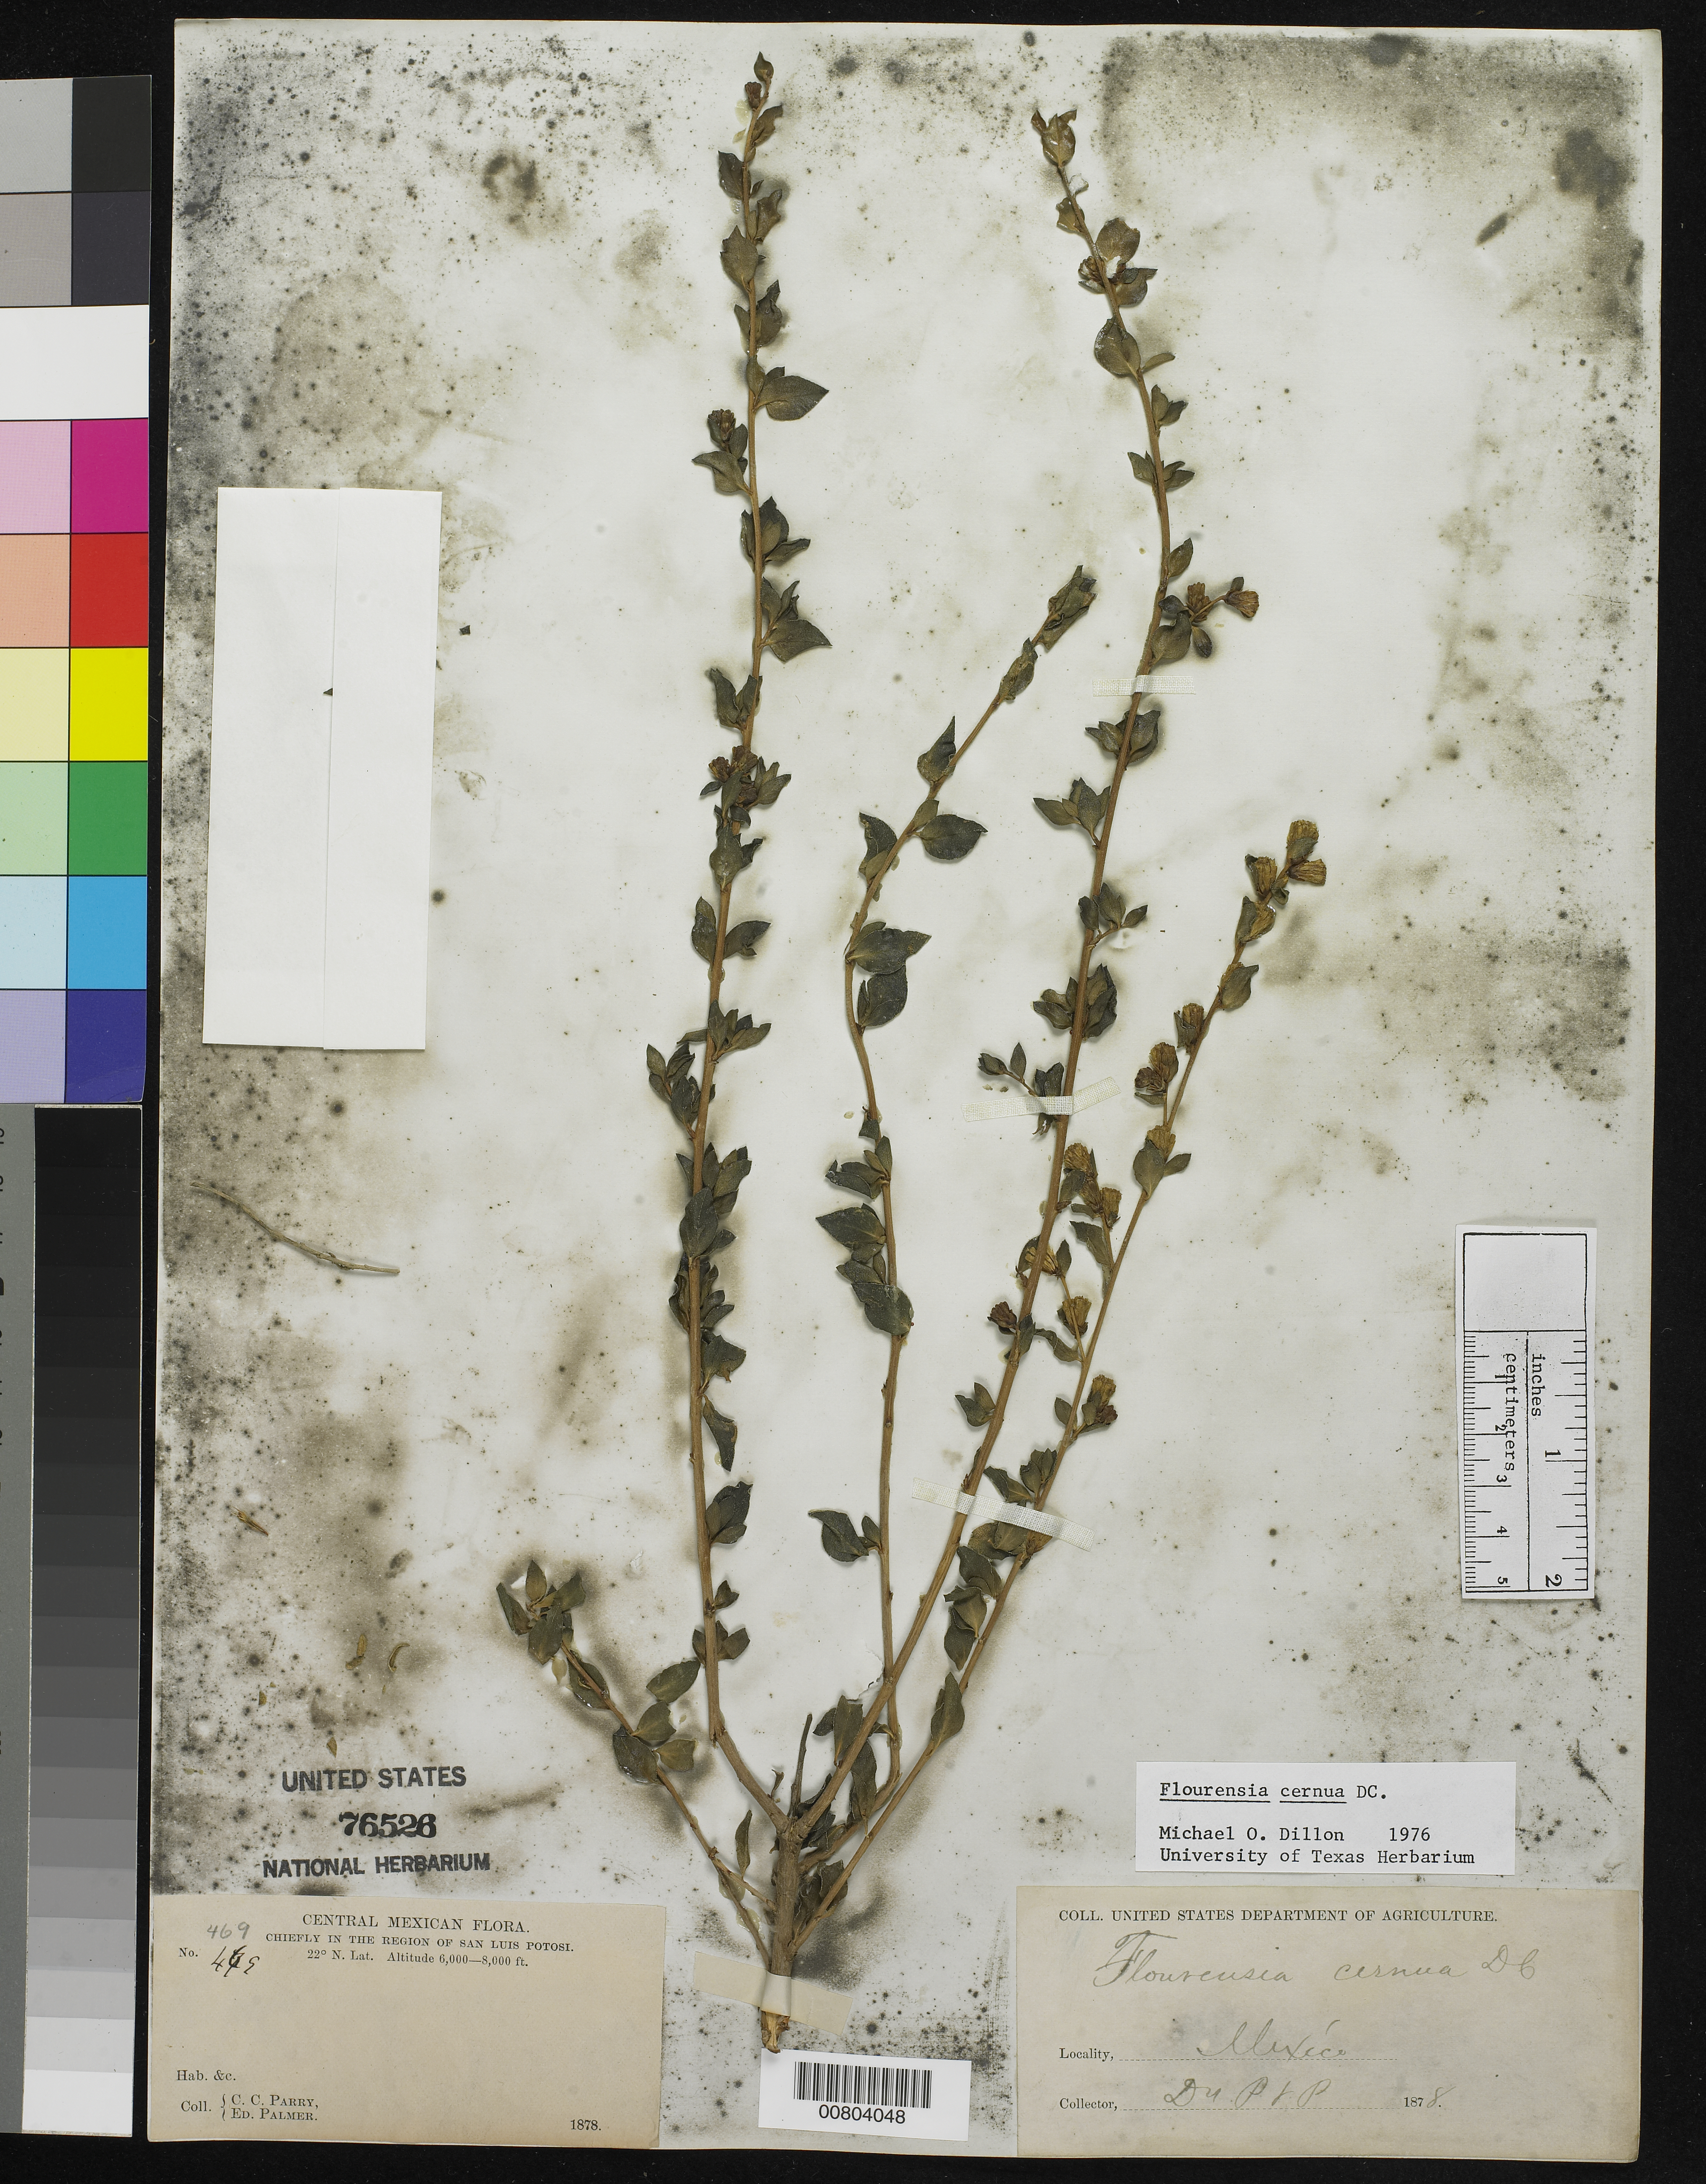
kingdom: Plantae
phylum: Tracheophyta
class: Magnoliopsida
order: Asterales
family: Asteraceae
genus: Flourensia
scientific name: Flourensia cernua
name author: DC.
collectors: C. C. Parry & E. Palmer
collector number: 469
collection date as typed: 1878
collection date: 1878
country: Mexico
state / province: San Luis Potosí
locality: Chiefly in the region of San Luis Potosí.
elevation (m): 1829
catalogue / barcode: US 76526